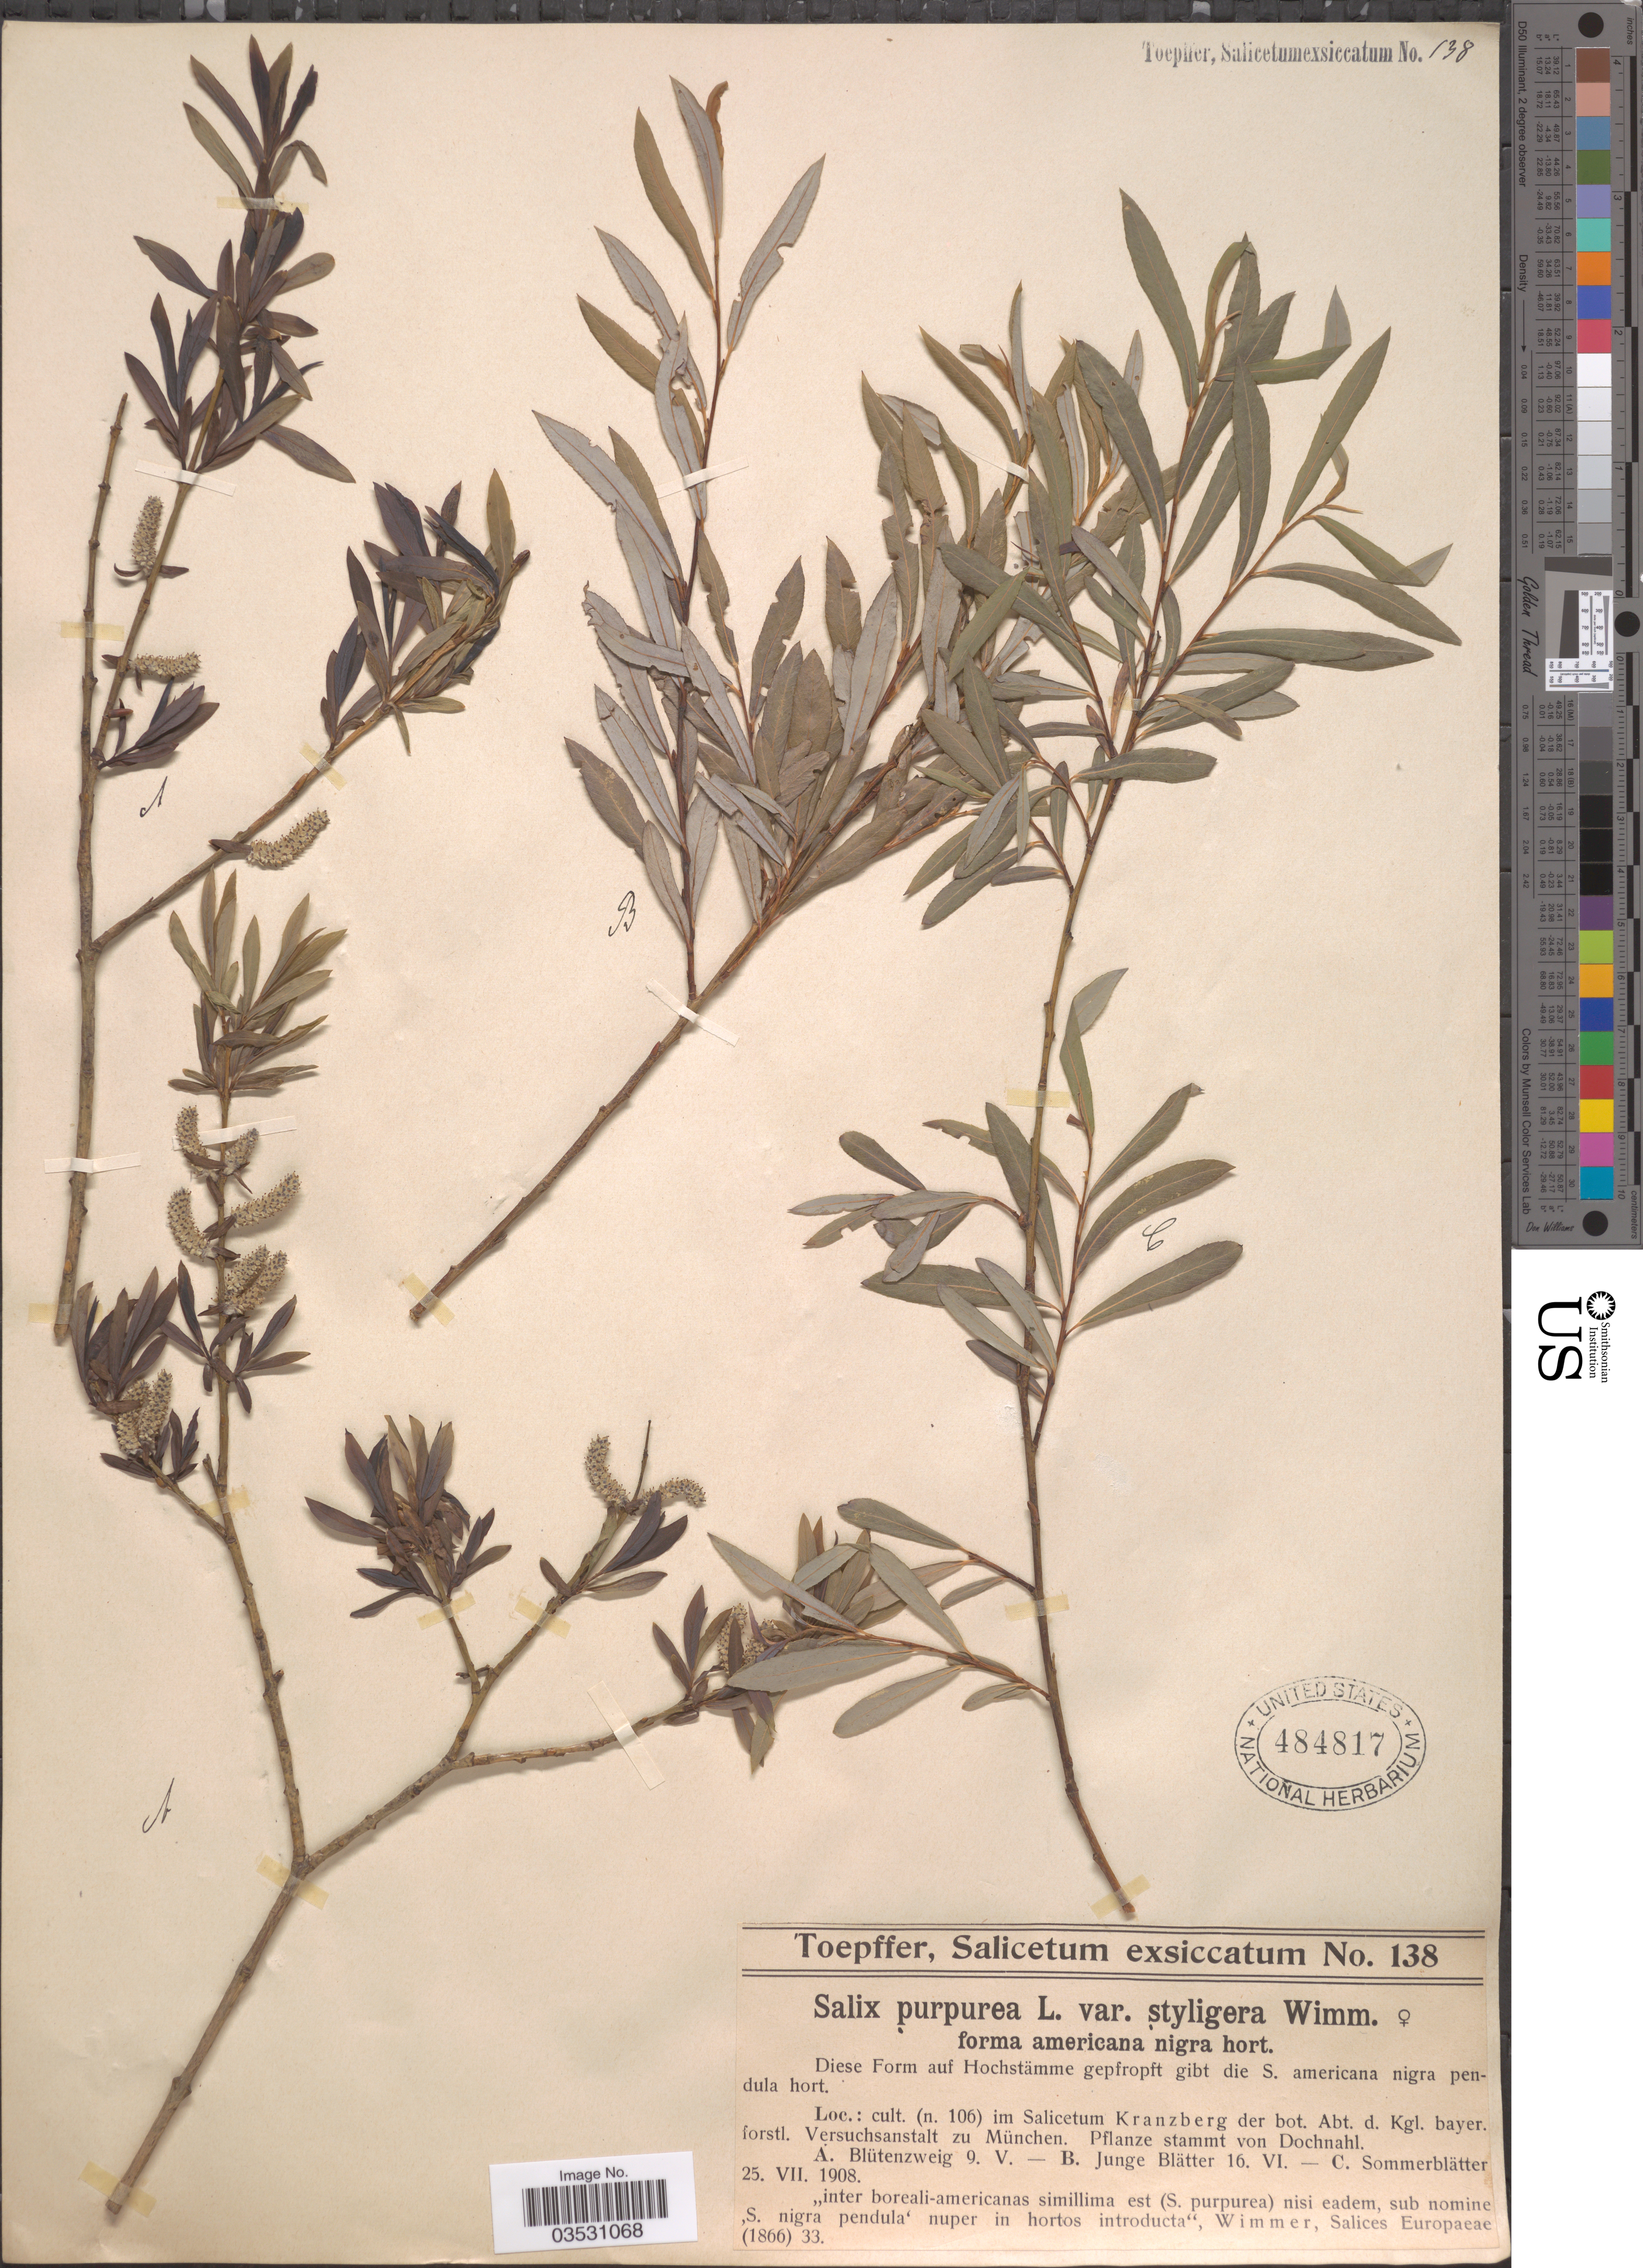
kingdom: Plantae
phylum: Tracheophyta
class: Magnoliopsida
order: Malpighiales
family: Salicaceae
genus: Salix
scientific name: Salix purpurea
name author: L.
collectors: A. Toepffer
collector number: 138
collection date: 1908-07-25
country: Germany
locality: Im Salicetum Kranzberg der bot. Abt. d. Kgl. bayer forstl. Versuchsanstalt zu München. Pflanze stammt von Dochnahl.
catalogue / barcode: US 484817